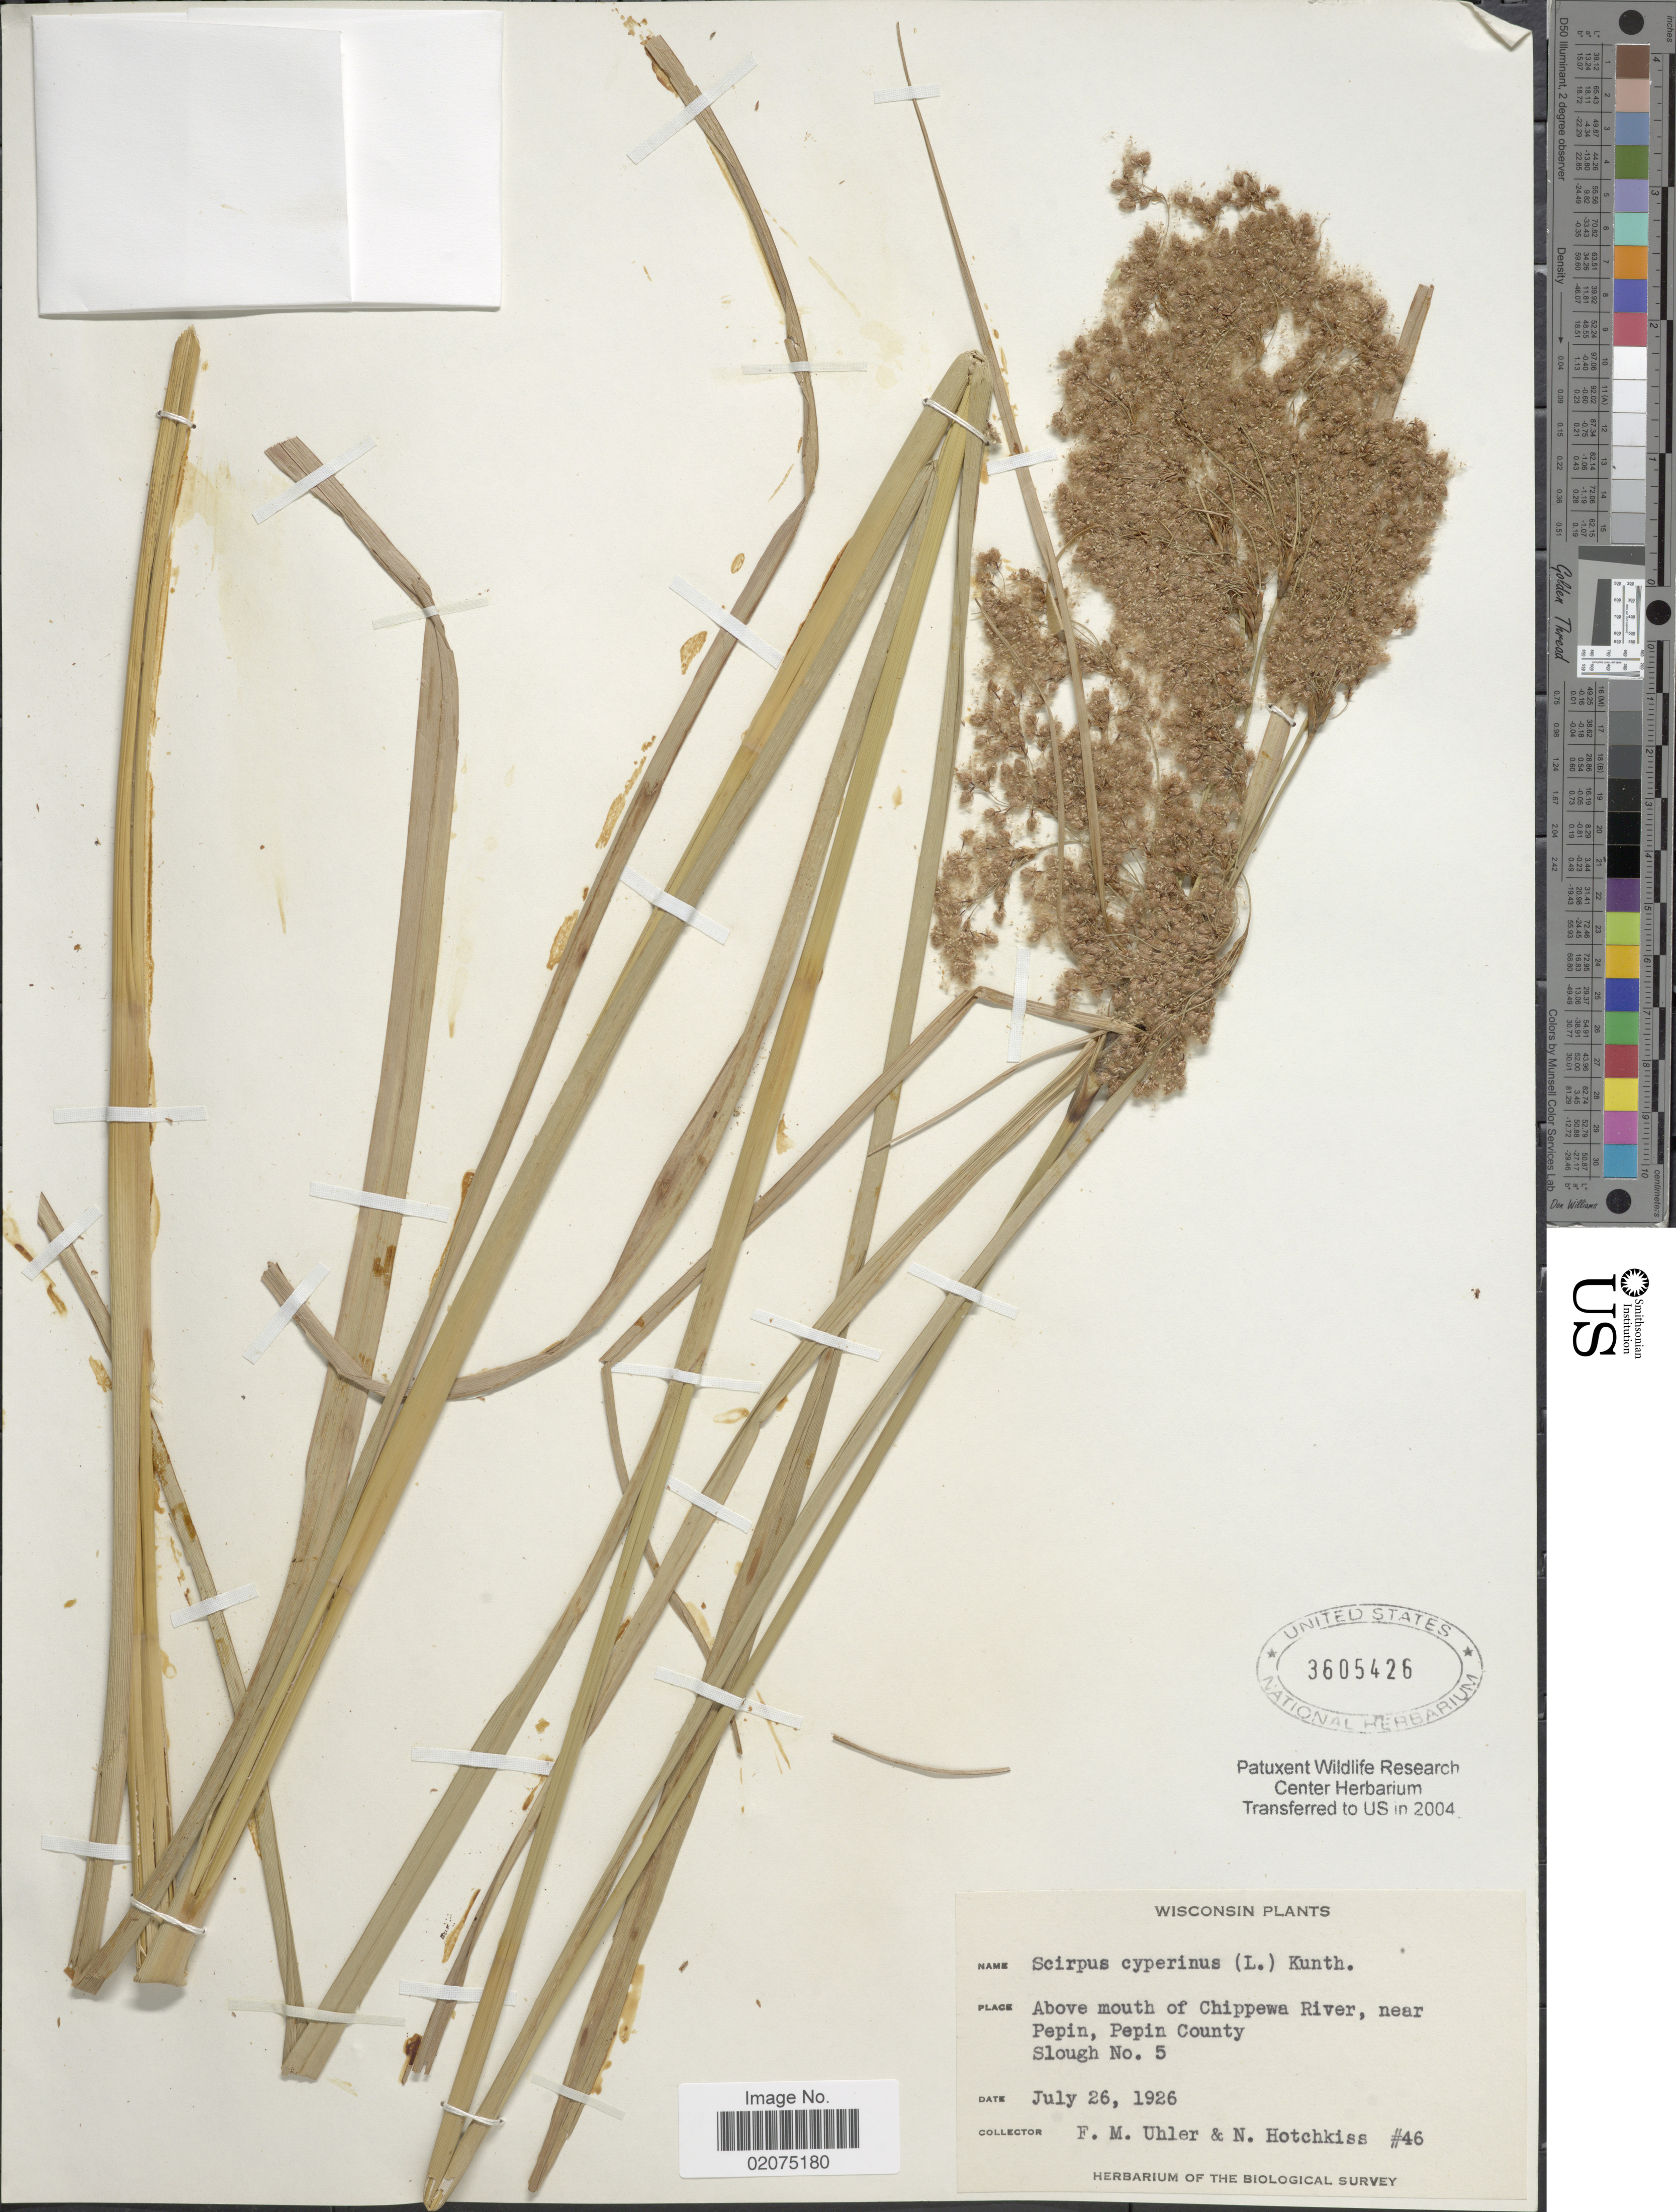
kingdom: Plantae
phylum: Tracheophyta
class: Liliopsida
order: Poales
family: Cyperaceae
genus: Scirpus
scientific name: Scirpus cyperinus (L.) Kunth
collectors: F. M. Uhler & N. Hotchkiss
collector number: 46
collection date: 1926-07-26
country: United States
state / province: Wisconsin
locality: Above mouth of Chippewa River, near Pepin, Pepin County, Slough No 5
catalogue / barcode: US 3605426